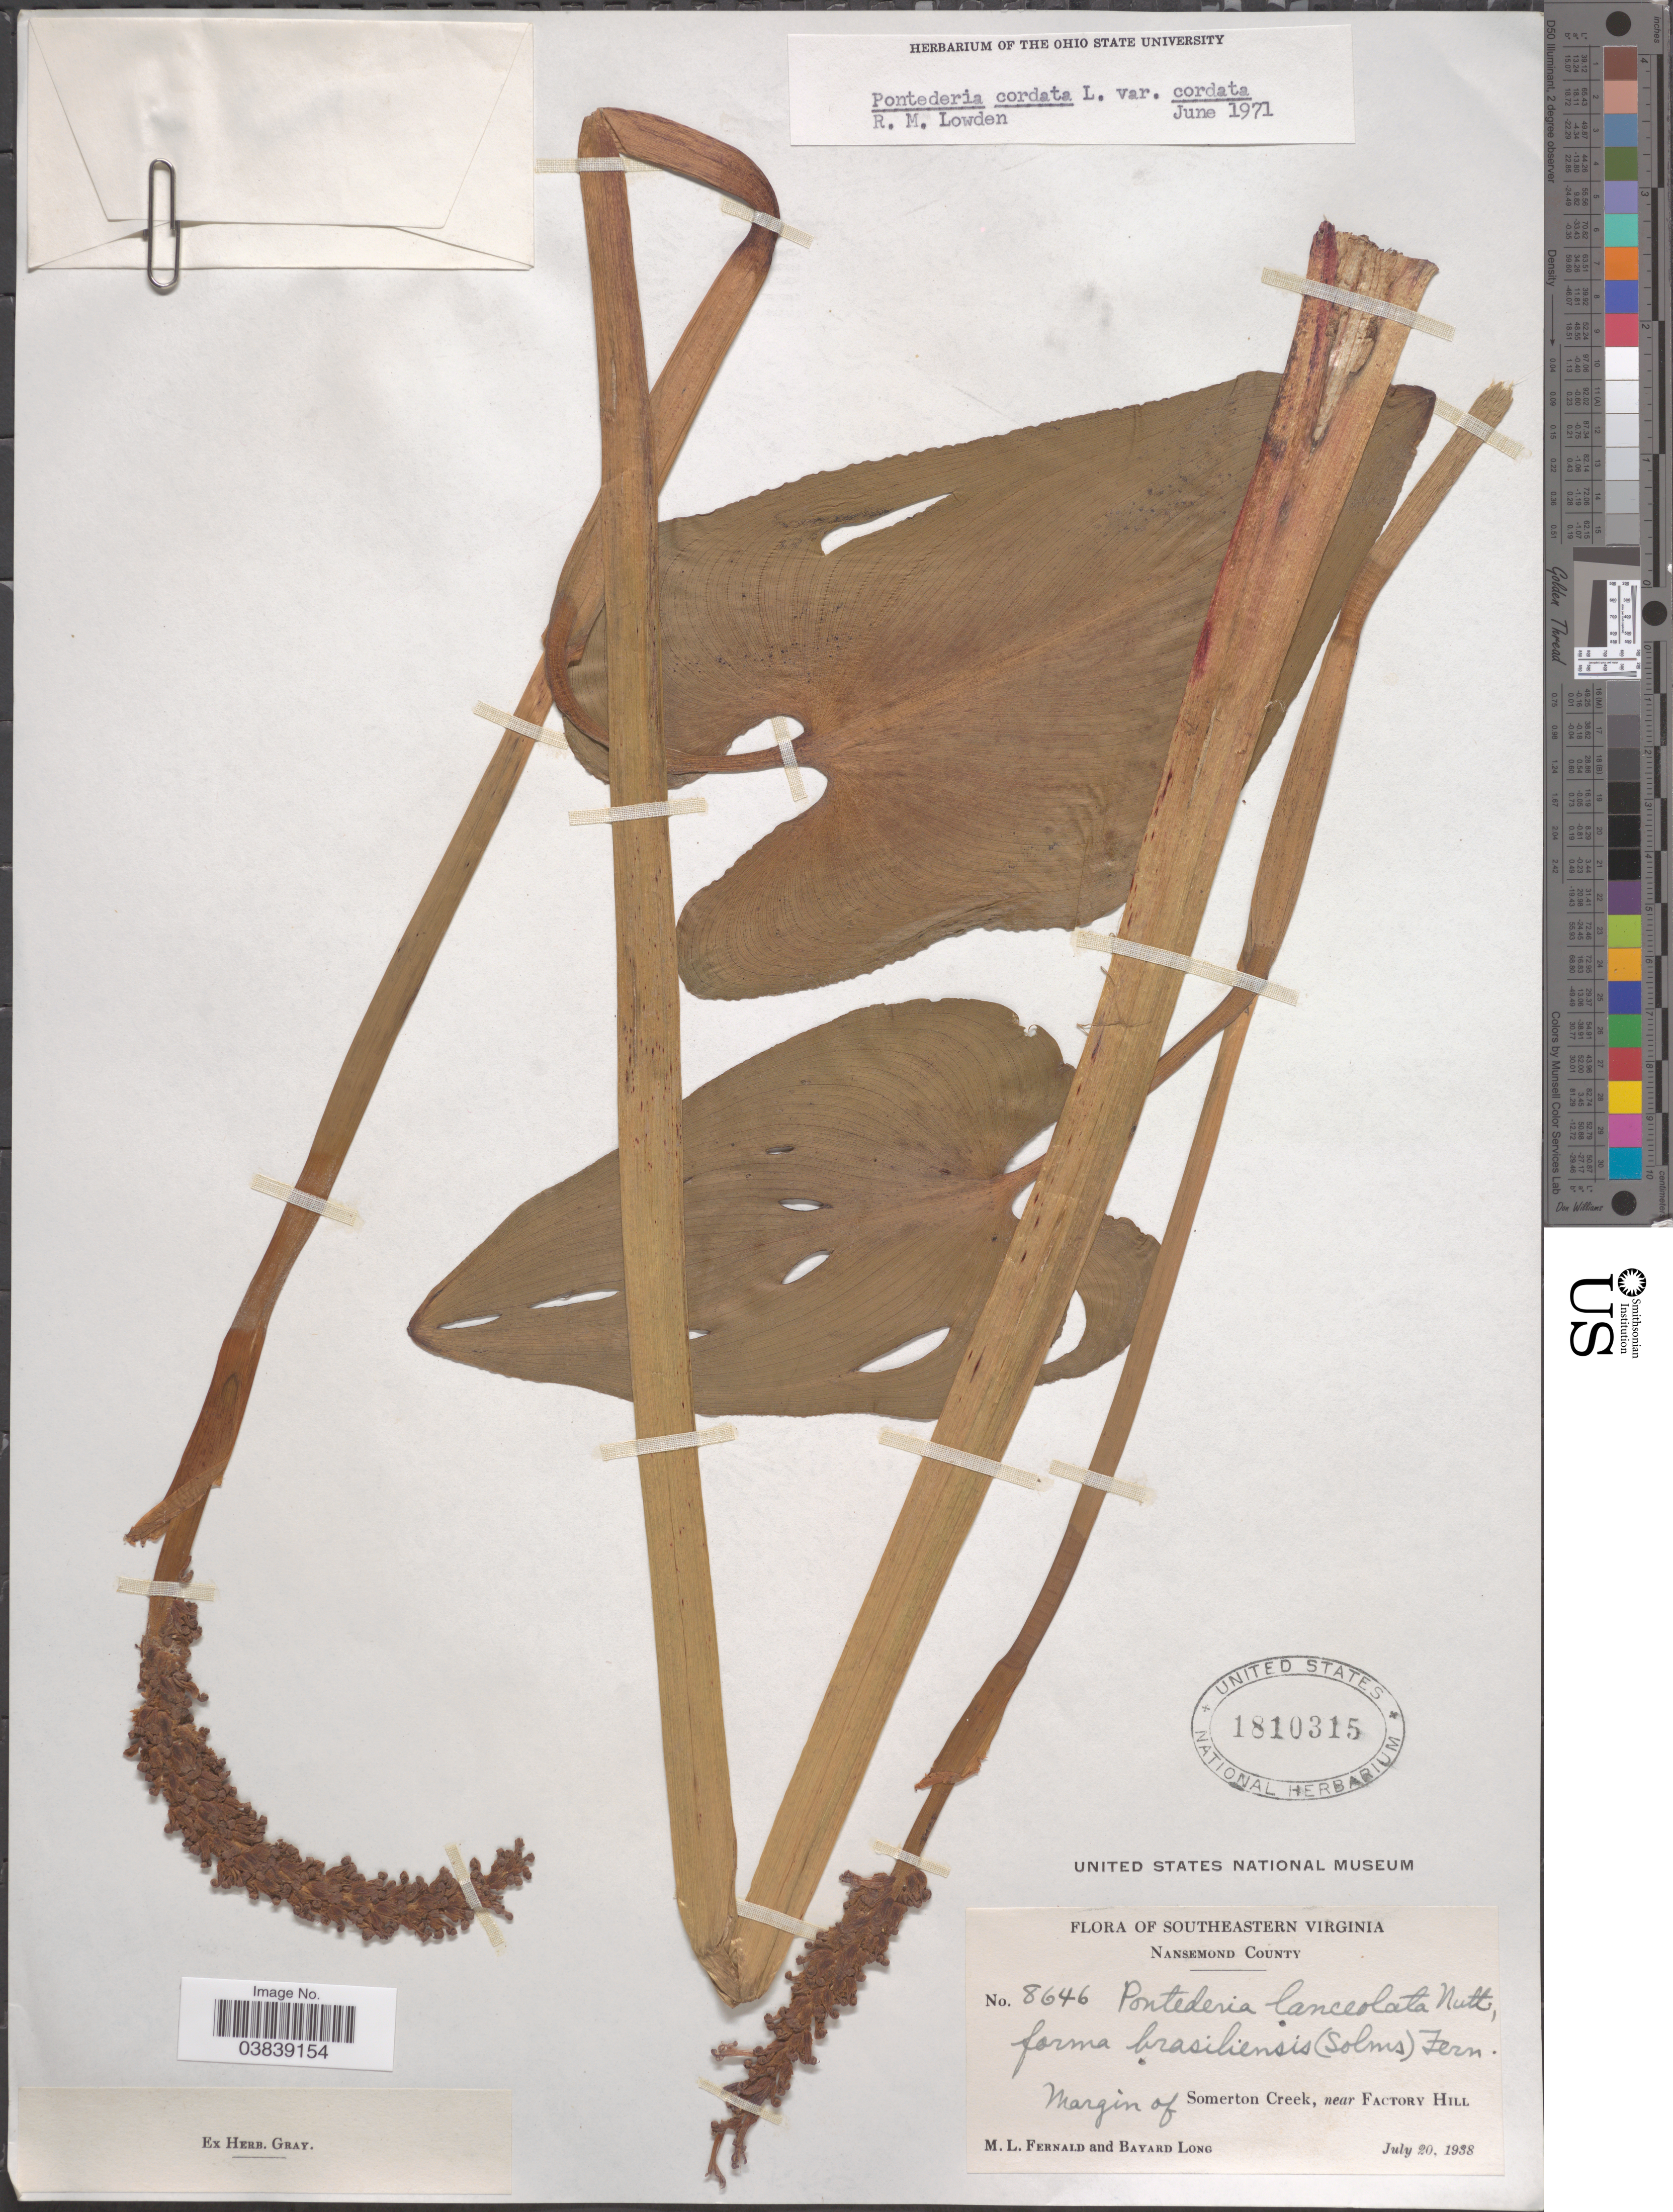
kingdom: Plantae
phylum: Tracheophyta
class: Liliopsida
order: Commelinales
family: Pontederiaceae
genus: Pontederia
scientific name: Pontederia cordata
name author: L.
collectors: M. L. Fernald & B. Long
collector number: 8646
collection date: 1938-07-20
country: United States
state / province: Virginia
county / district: City of Suffolk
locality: Southeastern Virginia. Nansemond County. Margin of Somerton Creek, near Factory Hill.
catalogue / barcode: US 1810315